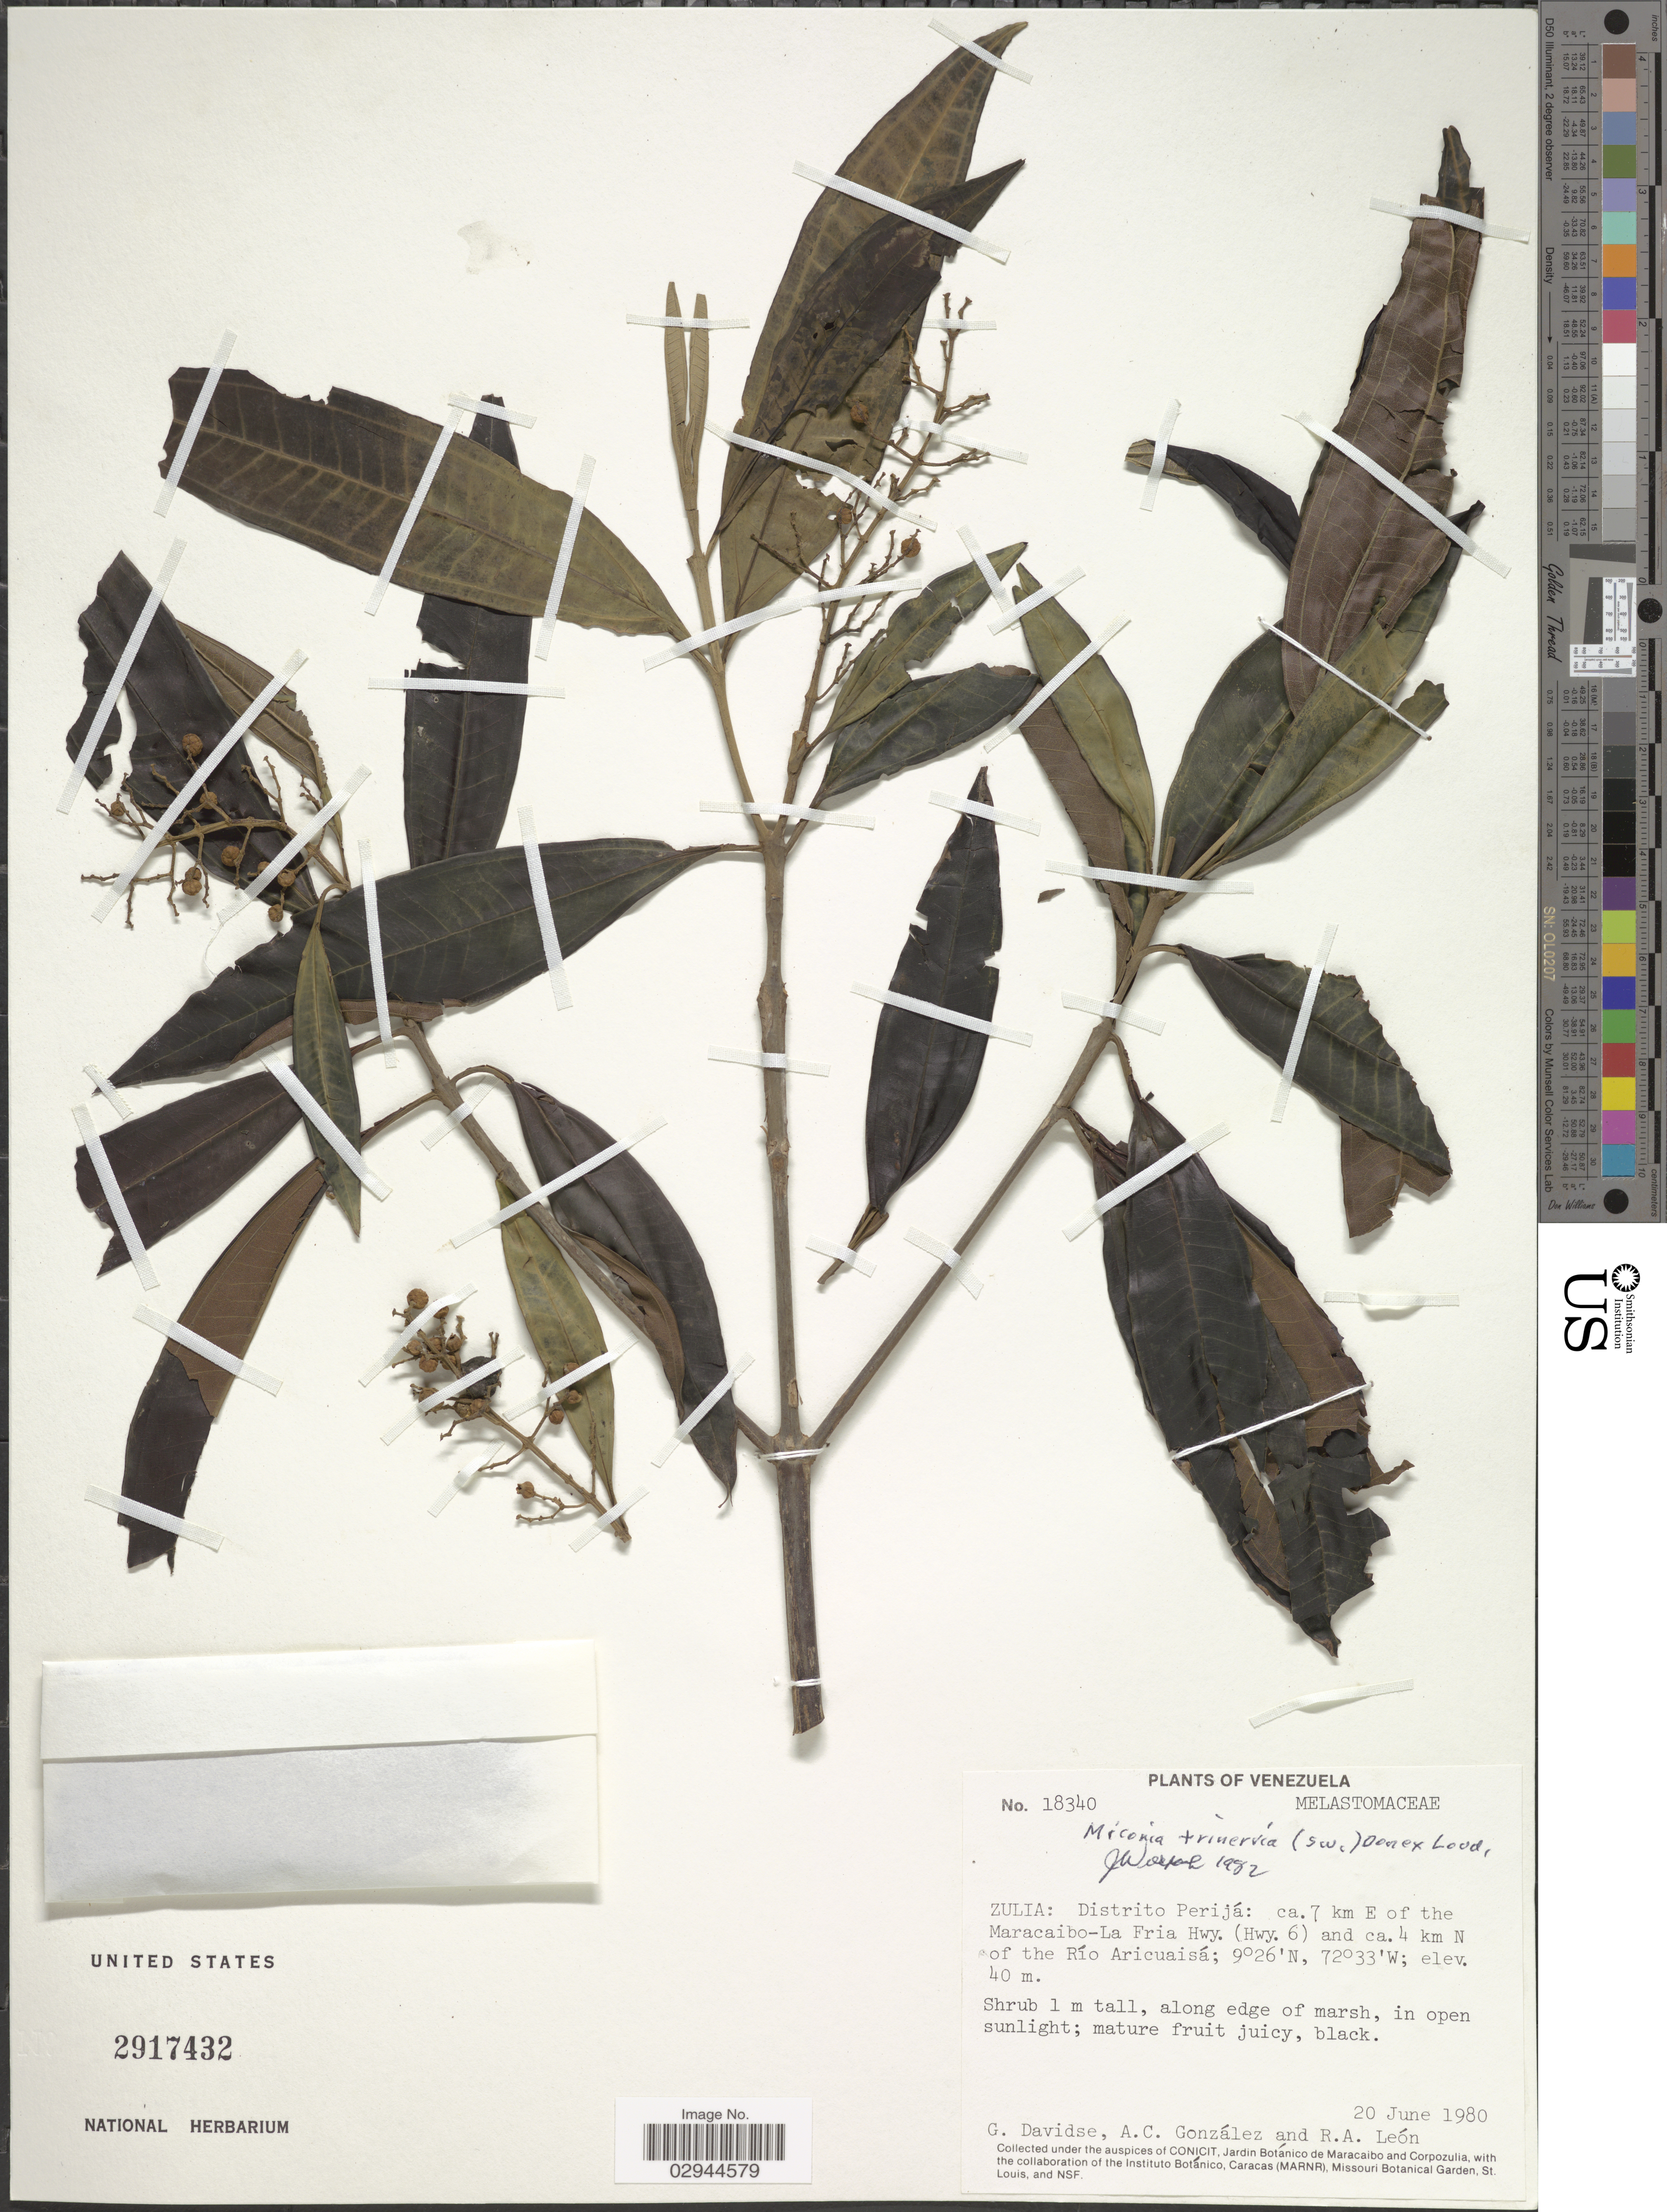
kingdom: Plantae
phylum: Tracheophyta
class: Magnoliopsida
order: Myrtales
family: Melastomataceae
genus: Miconia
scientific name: Miconia trinervia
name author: (Sw.) D. Don ex Loudon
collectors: G. Davidse, A. C. González & R. A. León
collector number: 18340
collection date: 1980-06-20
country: Venezuela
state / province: Zulia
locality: Distrito Perijá, ca. 7 km E of the Maracaibo-La Fria Hwy. (Hwy.6) and ca. 4 km N of the Río Aricuaisá.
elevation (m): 40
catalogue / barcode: US 2917432